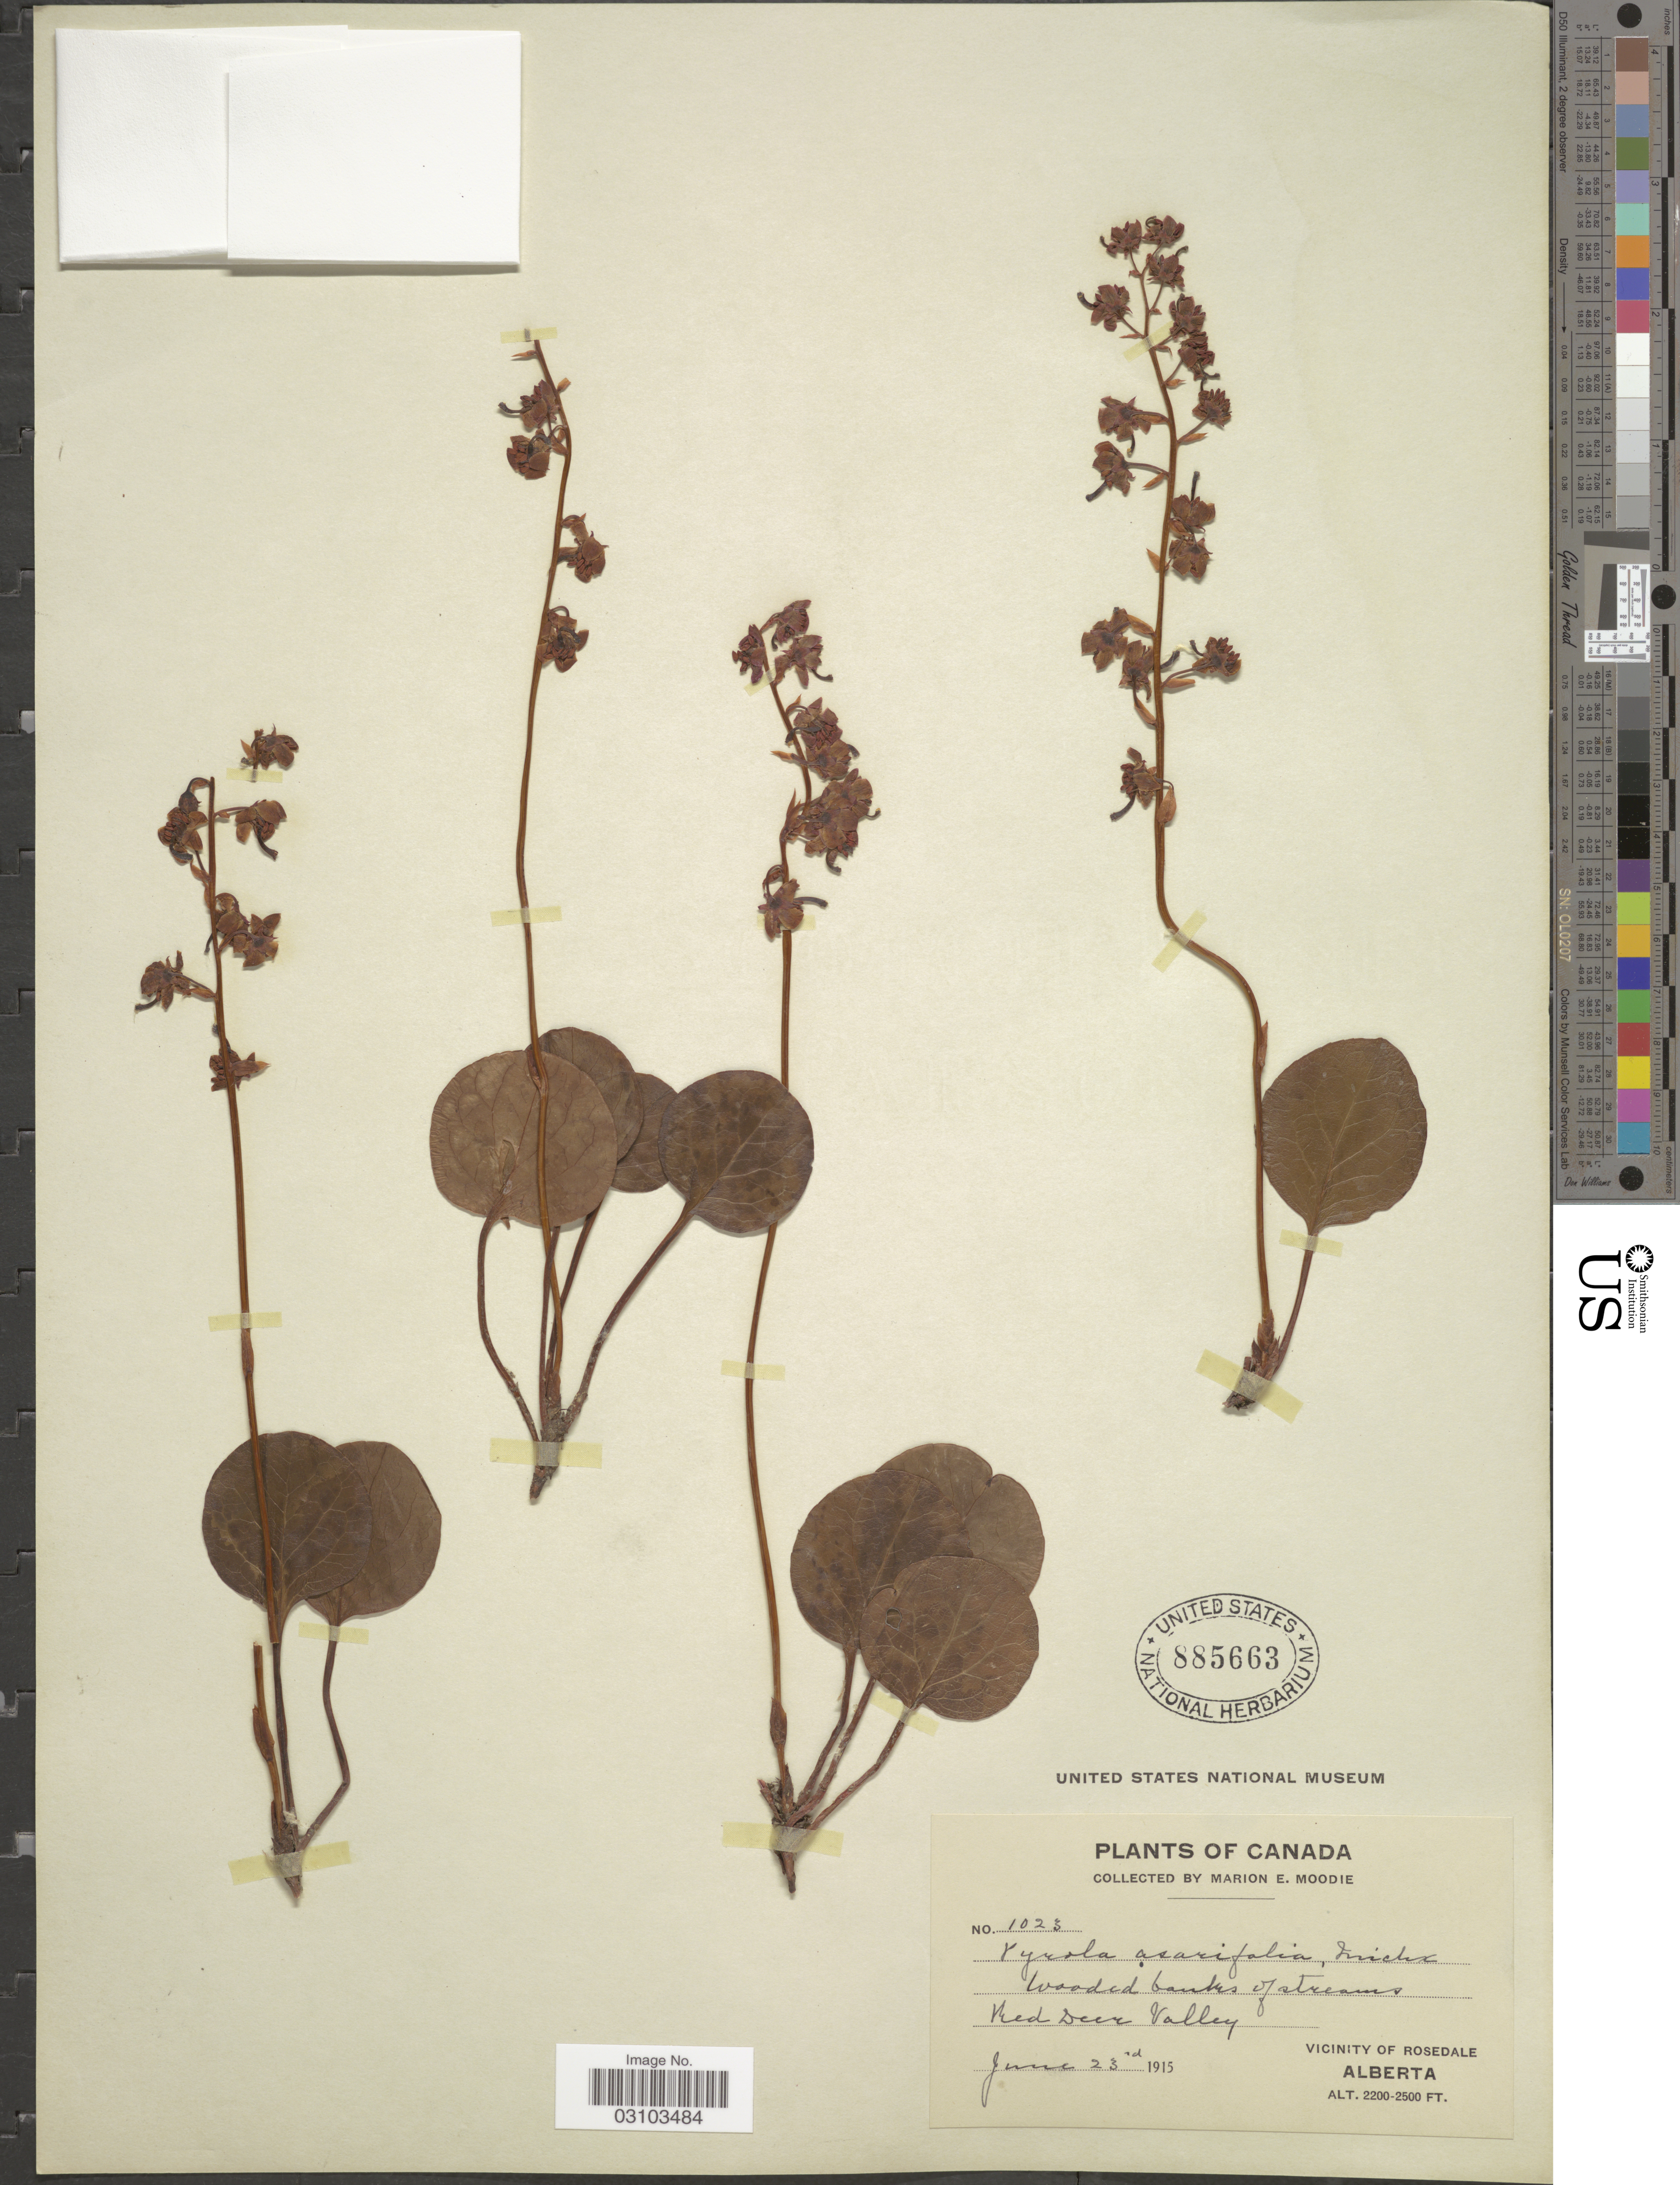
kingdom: Plantae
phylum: Tracheophyta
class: Magnoliopsida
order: Ericales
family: Ericaceae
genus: Pyrola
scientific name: Pyrola asarifolia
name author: Michx.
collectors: M. E. Moodie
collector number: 1023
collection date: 1915-06-23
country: Canada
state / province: Alberta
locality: Wooded banks of streams, Red Deer Valley, Vicinity of Rosedale.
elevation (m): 671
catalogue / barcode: US 885663